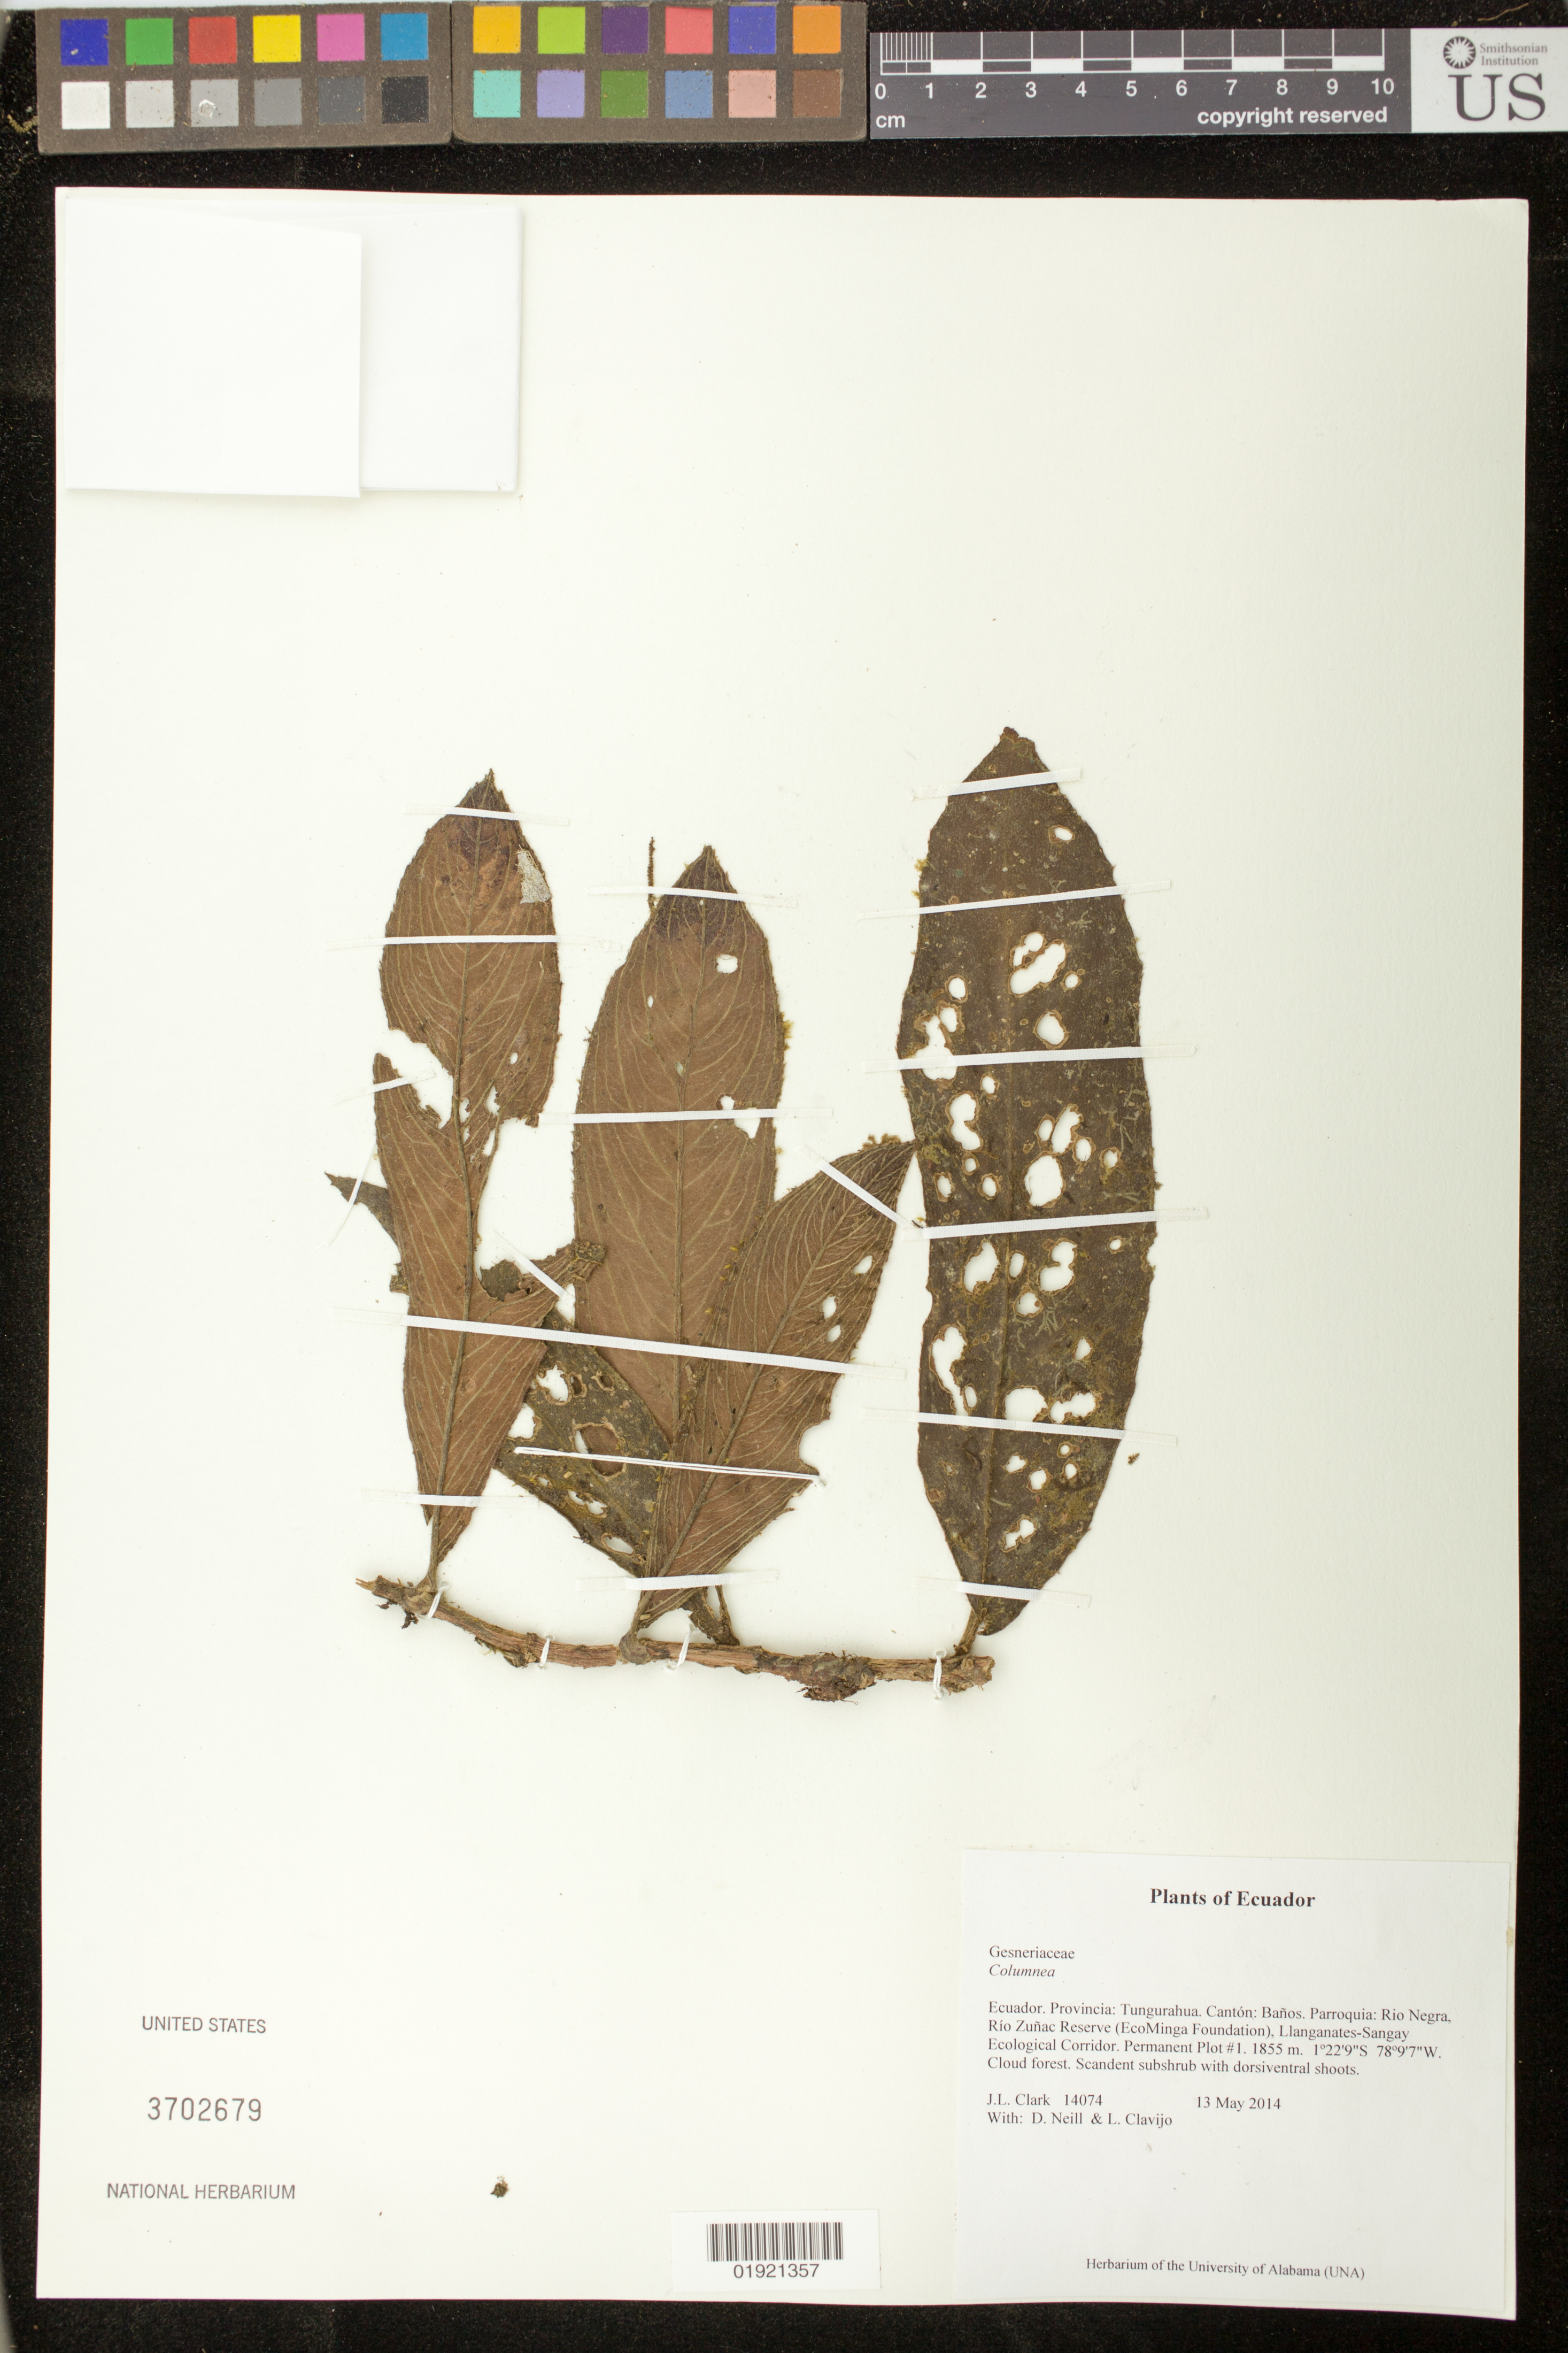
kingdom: Plantae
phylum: Tracheophyta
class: Magnoliopsida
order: Lamiales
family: Gesneriaceae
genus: Columnea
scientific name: Columnea sp.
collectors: J. L. Clark, D. Neill & L. Clavijo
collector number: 14074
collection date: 2014-05-13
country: Ecuador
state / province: Tungurahua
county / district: Banos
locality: Parroquia: Rio Negra, Rio Zunac Reserve (EcoMinga Foundation), Llanganates-Sangay Ecological Corridor. Permanent Plot #1.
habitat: Cloud forest.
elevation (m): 1855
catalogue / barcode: US 3702679